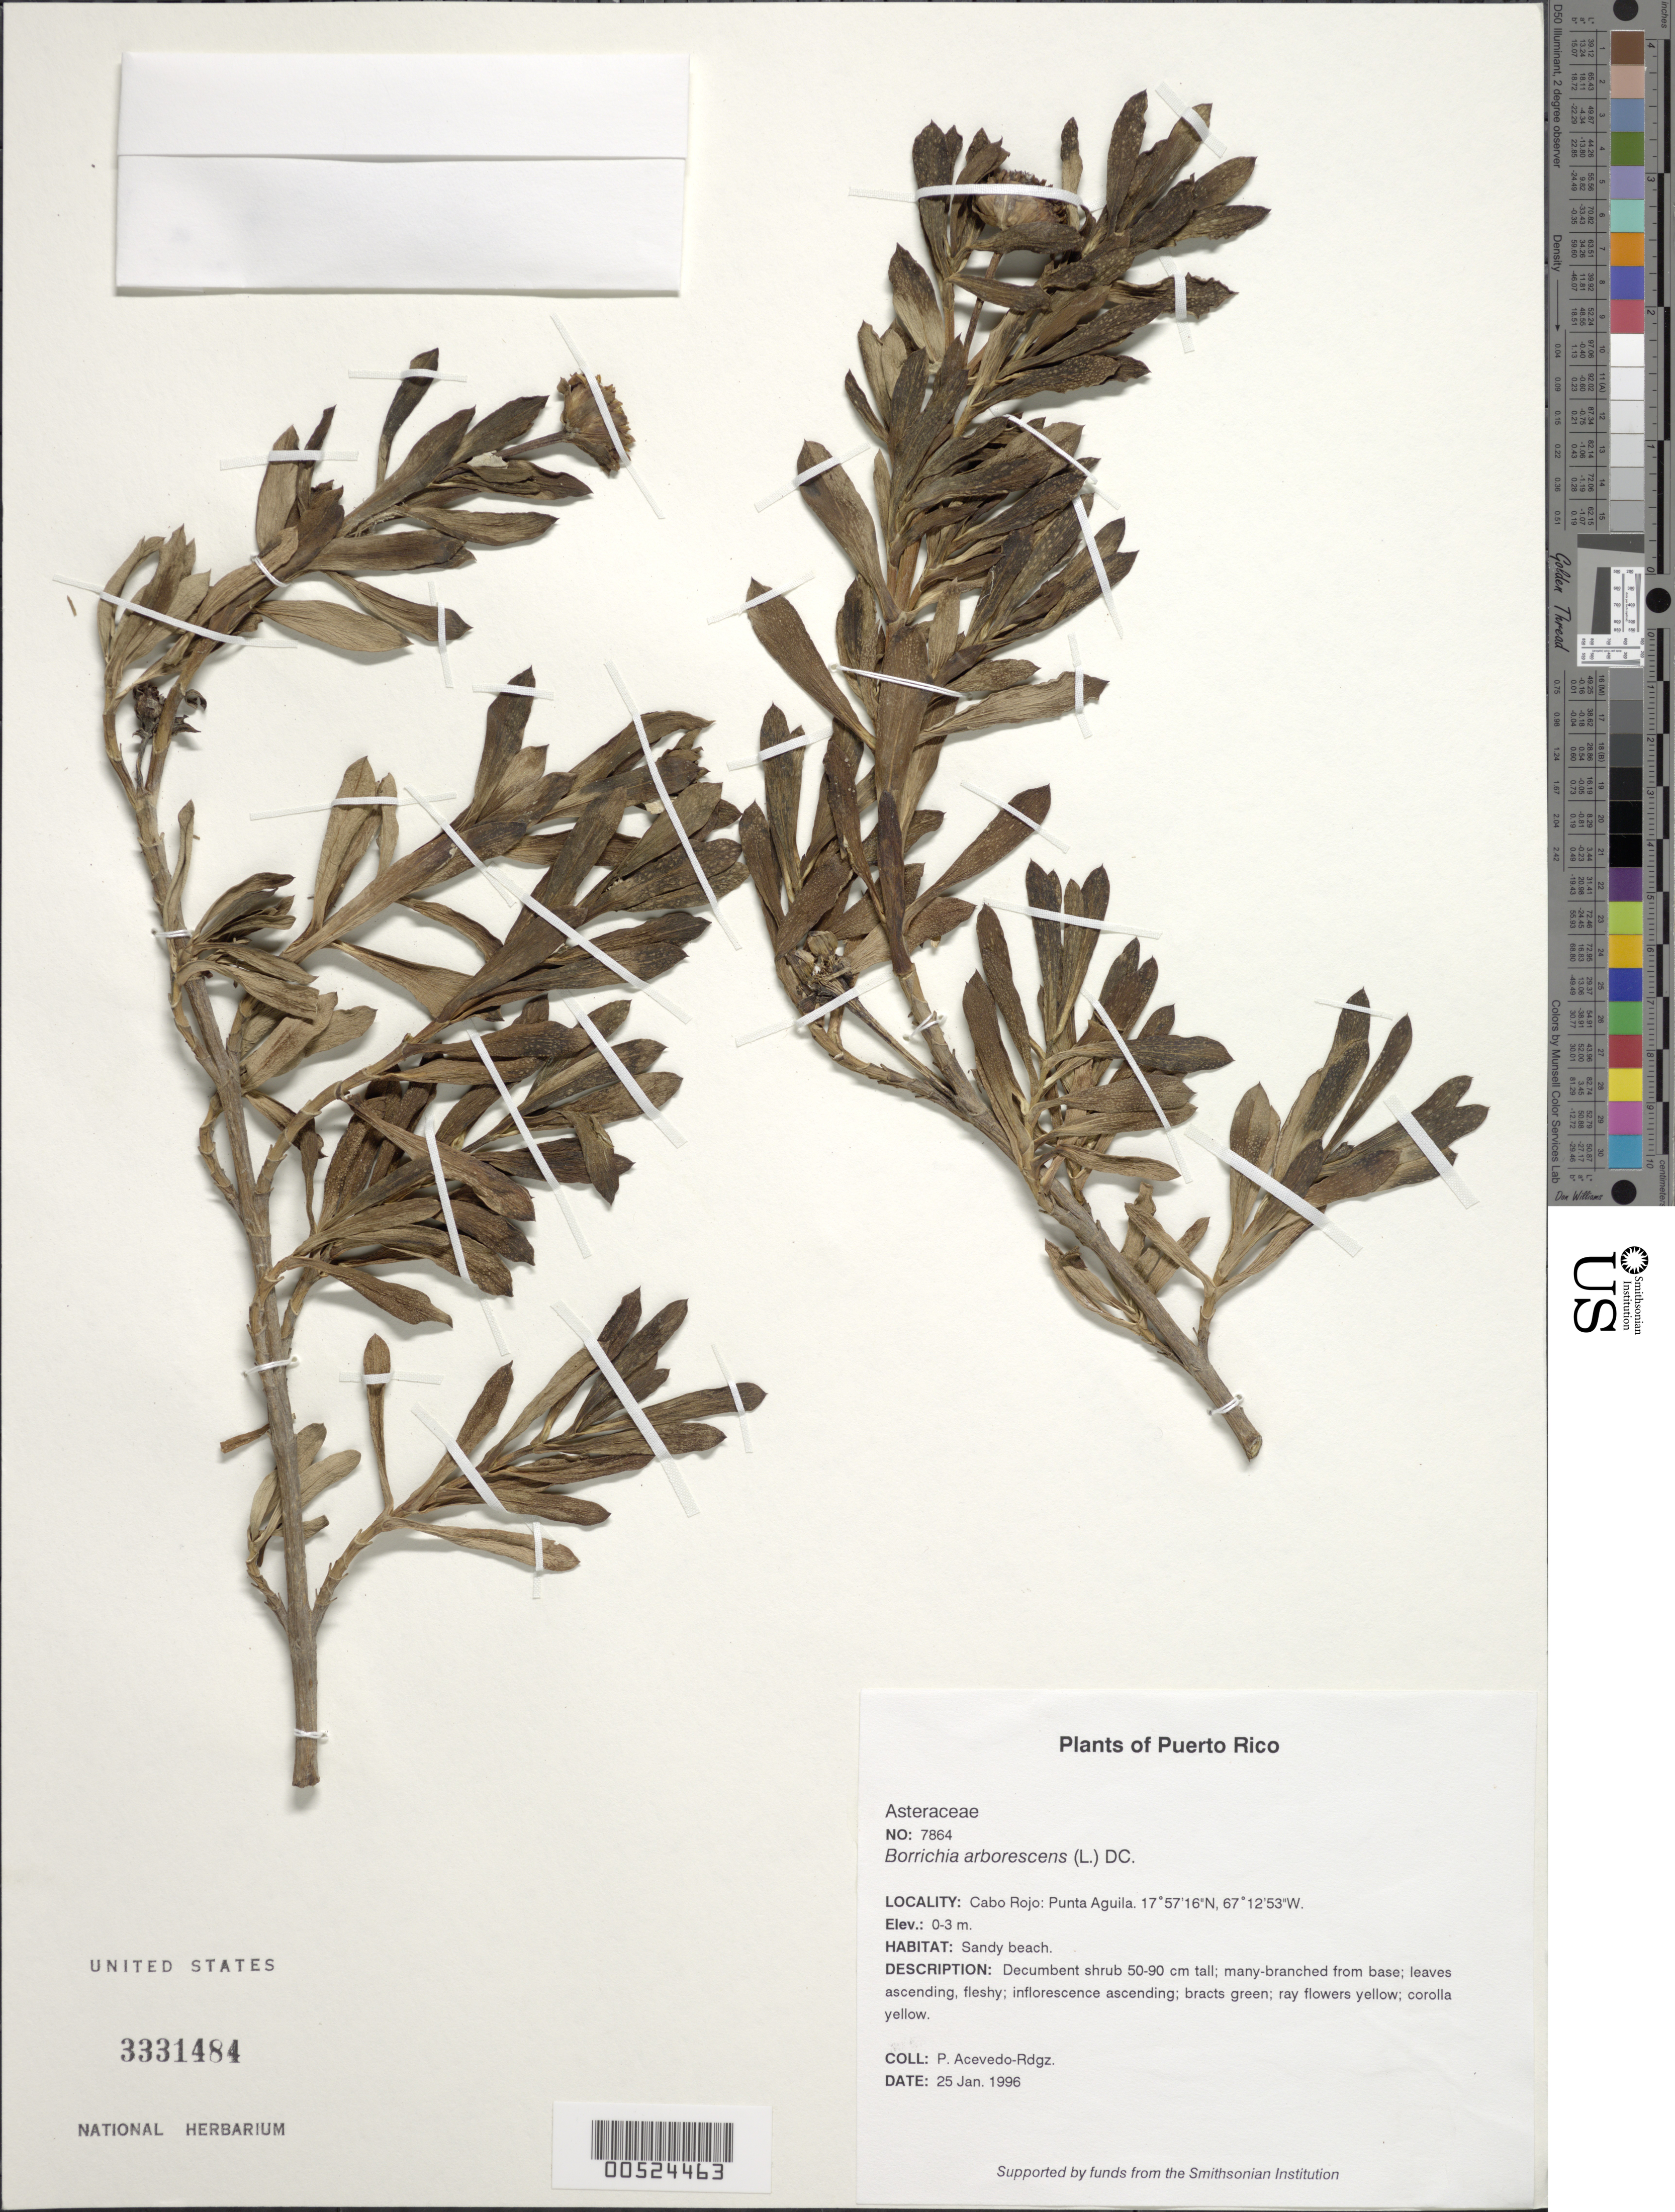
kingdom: Plantae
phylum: Tracheophyta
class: Magnoliopsida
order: Asterales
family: Asteraceae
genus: Borrichia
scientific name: Borrichia arborescens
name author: (L.) DC.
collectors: P. Acevedo-Rodr.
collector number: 7864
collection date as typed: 25 Jan 1996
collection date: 1996-01-25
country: Puerto Rico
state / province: Ponce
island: Puerto Rico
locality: Ponce: Bo. Cañas, off Rd 2 behind the Holiday Inn Hotel.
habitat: Dry scrub forest.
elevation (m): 40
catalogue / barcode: US 3331484